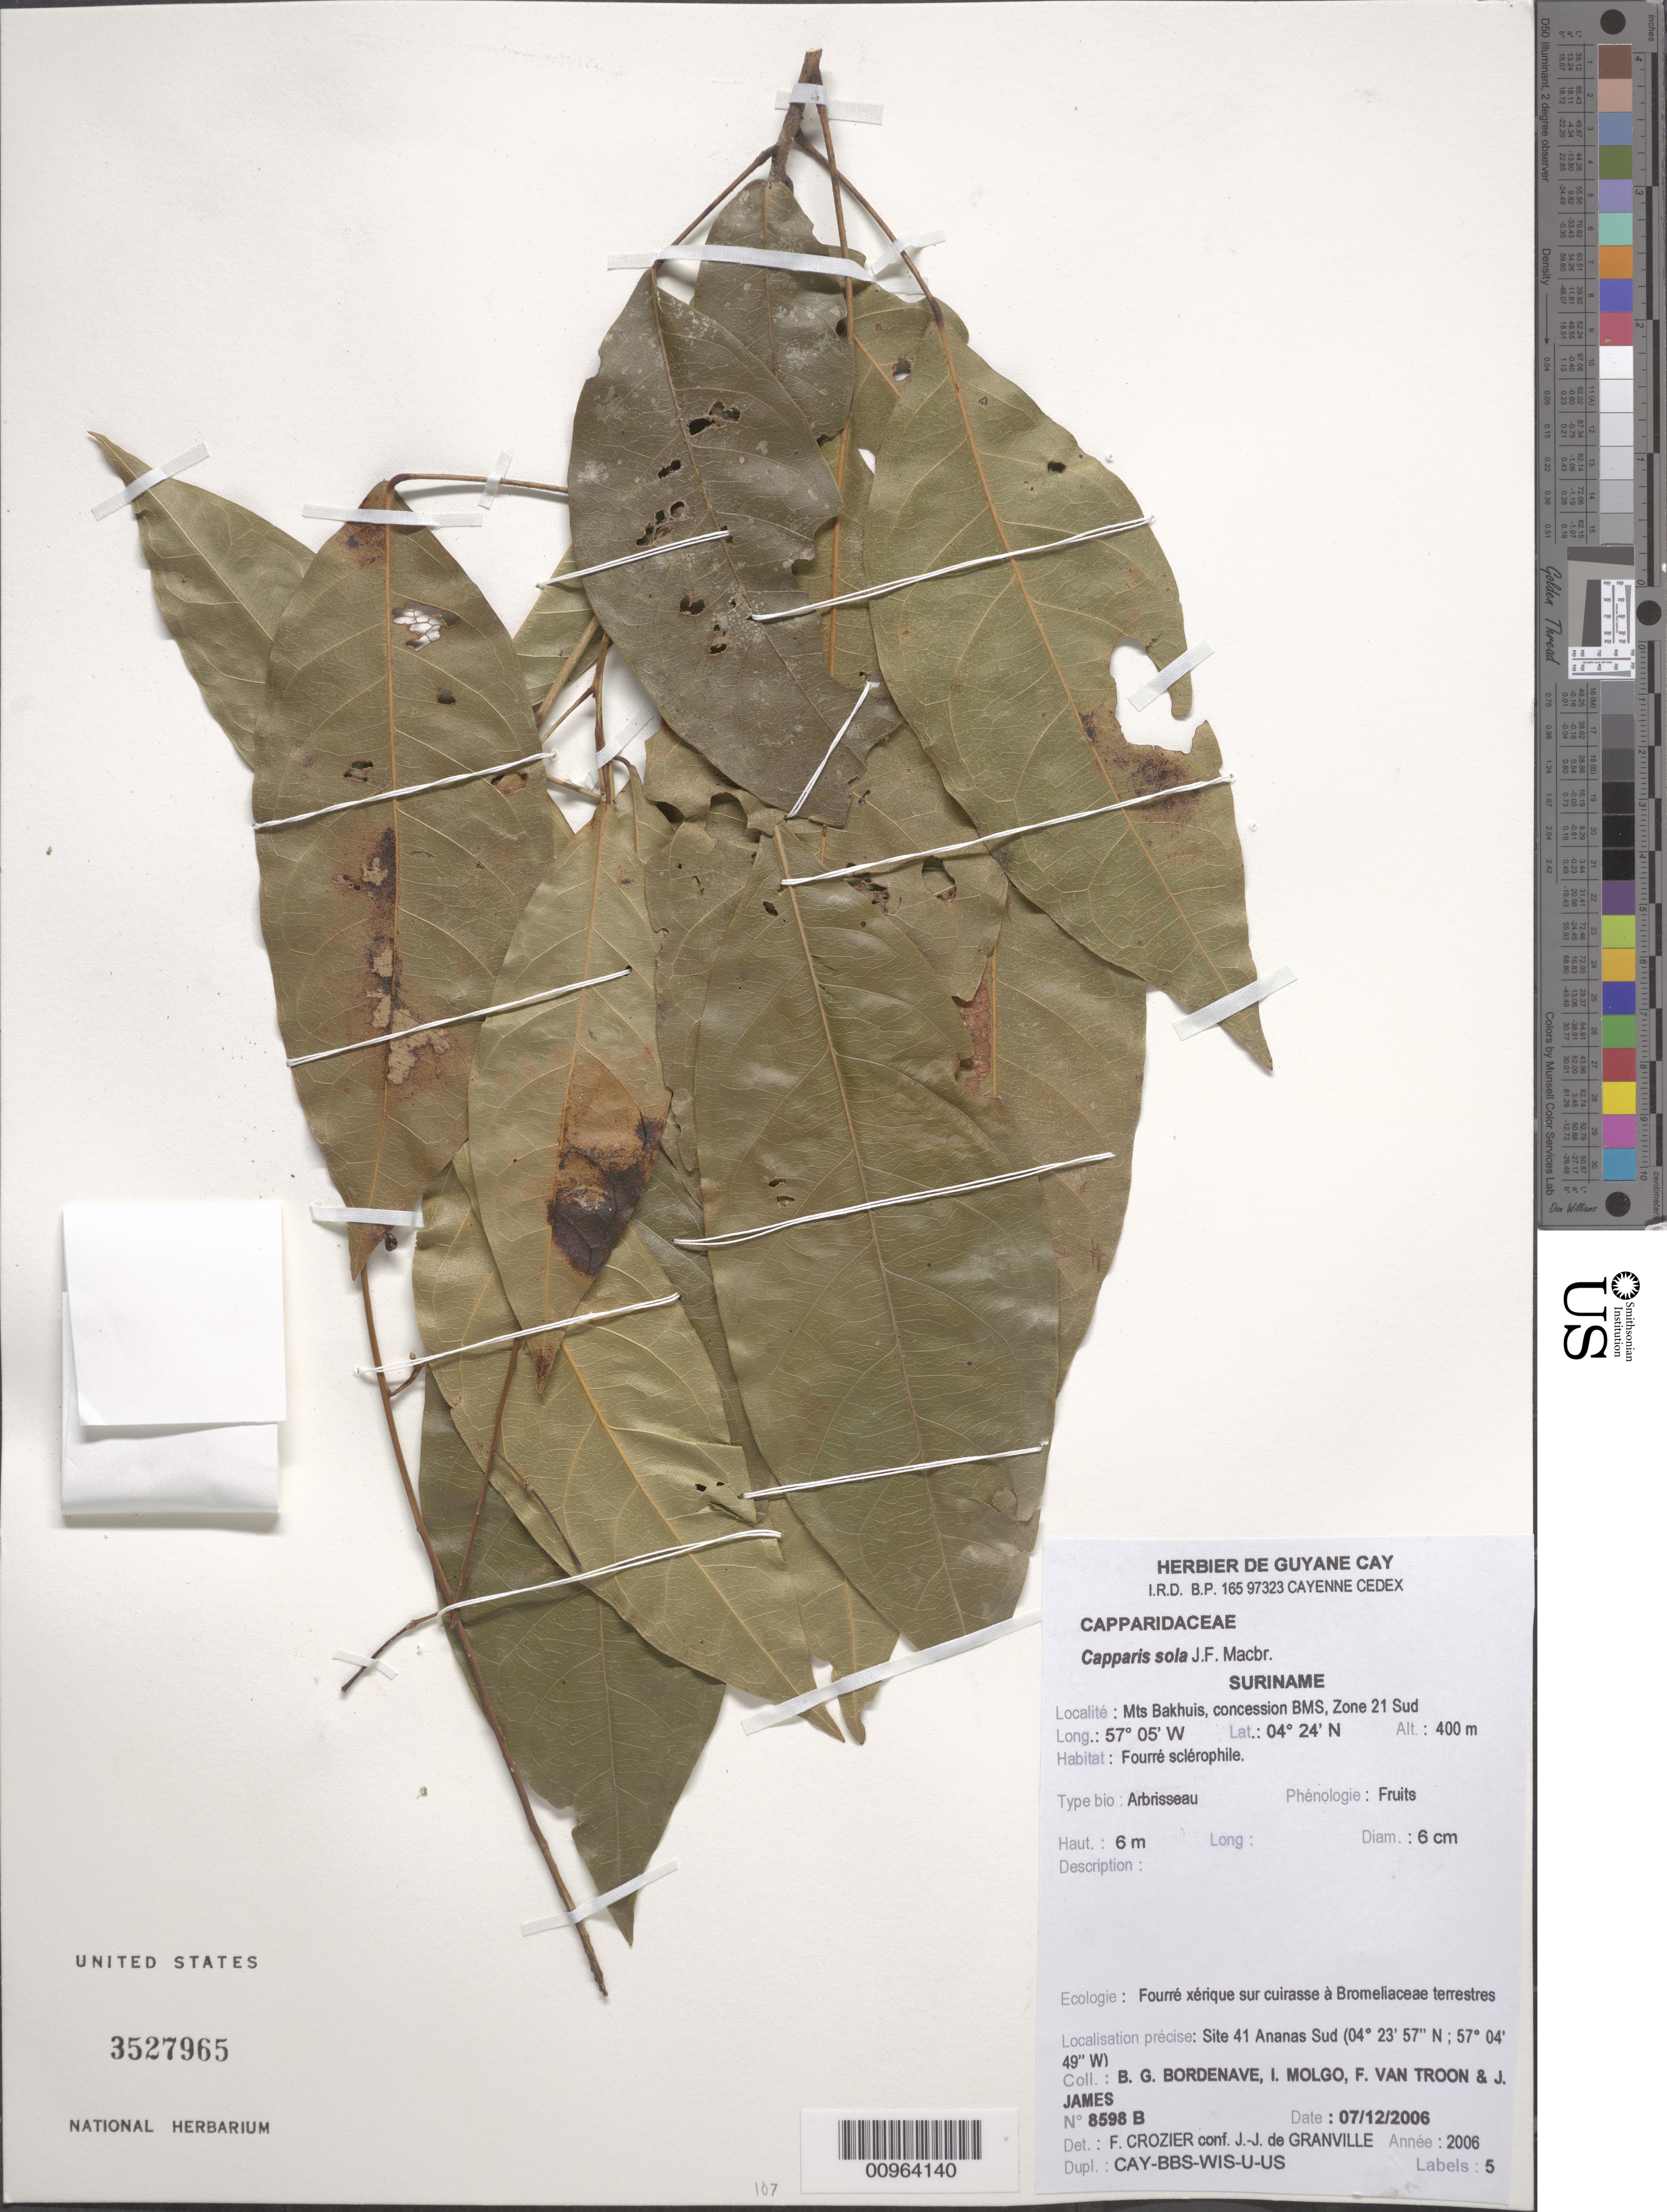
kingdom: Plantae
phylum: Tracheophyta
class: Magnoliopsida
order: Brassicales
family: Capparaceae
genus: Capparis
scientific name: Capparis sola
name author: J.F. Macbr.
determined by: Granville, J. J. de, (CAY), Institut de Recherche pour le Developpement (IRD) (FRENCH GUIANA)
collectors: B. Bordenave, I. Molgo, F. Van Troon & J. James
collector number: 8598 B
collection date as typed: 7-Dec-06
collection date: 2006-12-07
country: Suriname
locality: Mts Bakhuis, concession BMS: Zone 21 Sud. Site 41 Ananas Sud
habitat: Forre sclerophile. Fourre xerique sur cuirasse a Bromeliaceae terrestres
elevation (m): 400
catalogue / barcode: US 3527965